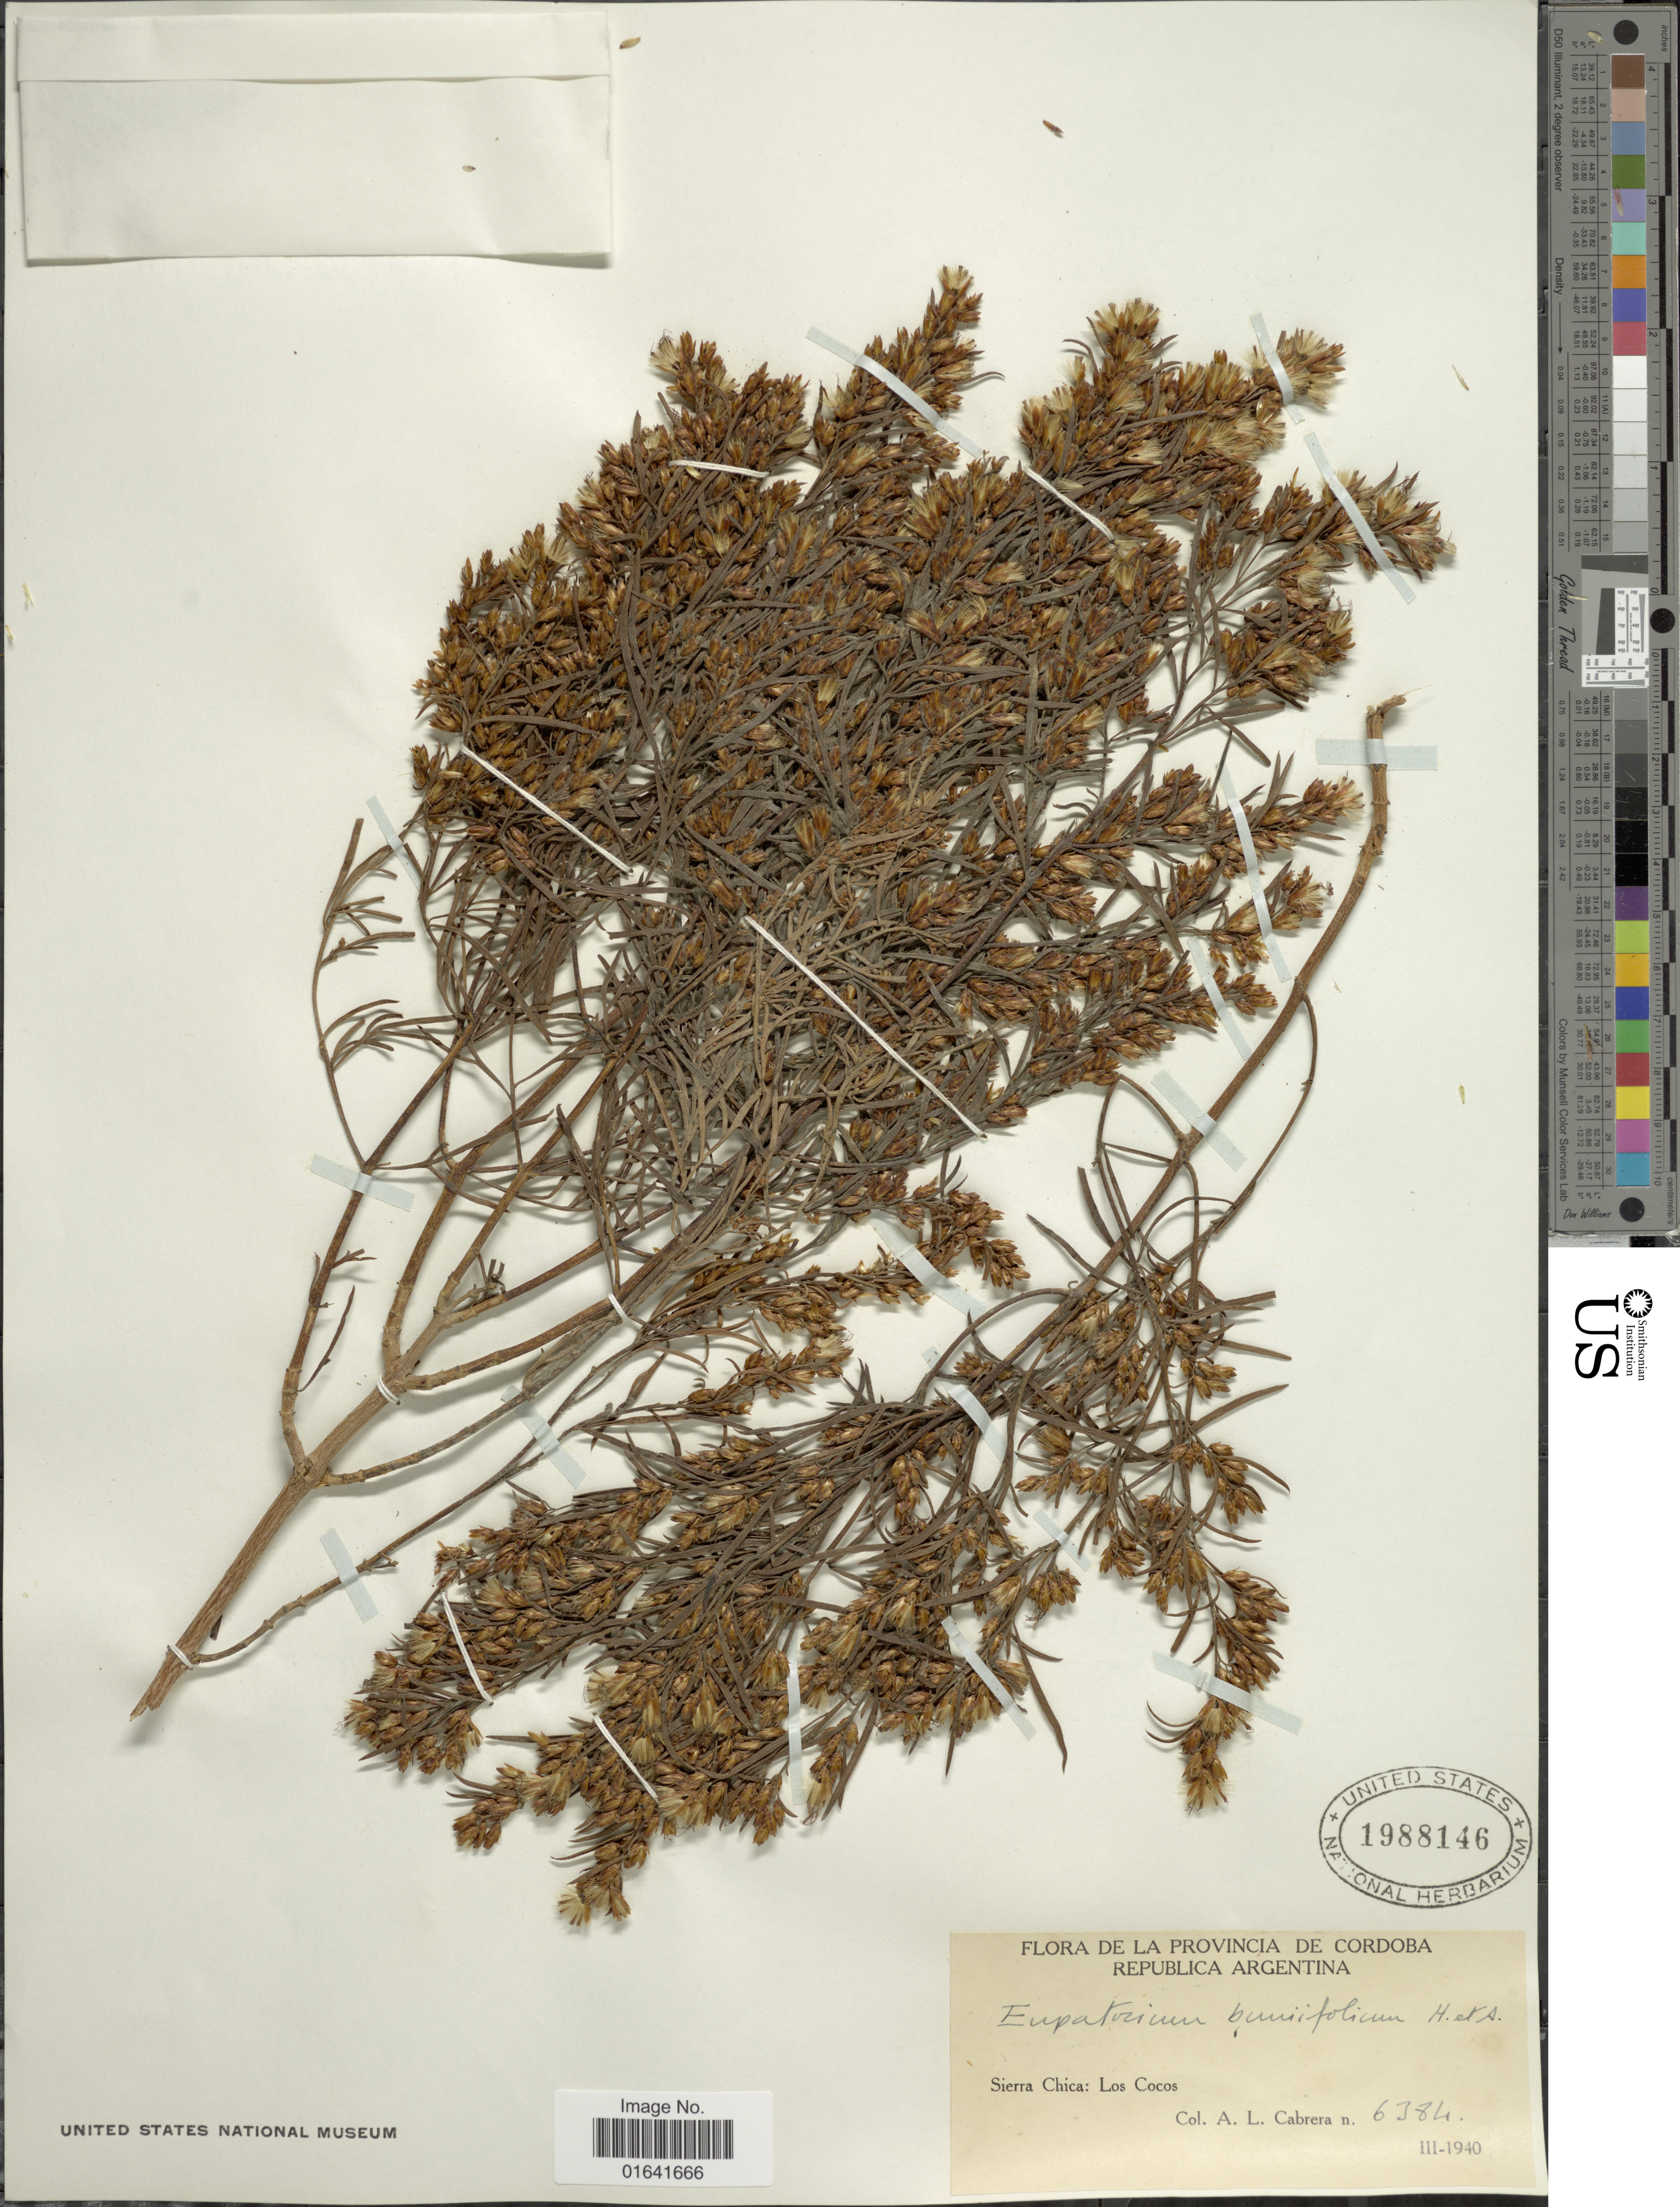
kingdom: Plantae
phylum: Tracheophyta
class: Magnoliopsida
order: Asterales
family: Asteraceae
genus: Acanthostyles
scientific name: Acanthostyles buniifolius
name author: (Hook. & Arn.) R.M. King & H. Rob.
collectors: A. L. Cabrera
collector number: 6384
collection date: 1940-03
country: Argentina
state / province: Cordoba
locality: Sierra Chica: Los Cocos.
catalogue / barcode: US 1988146